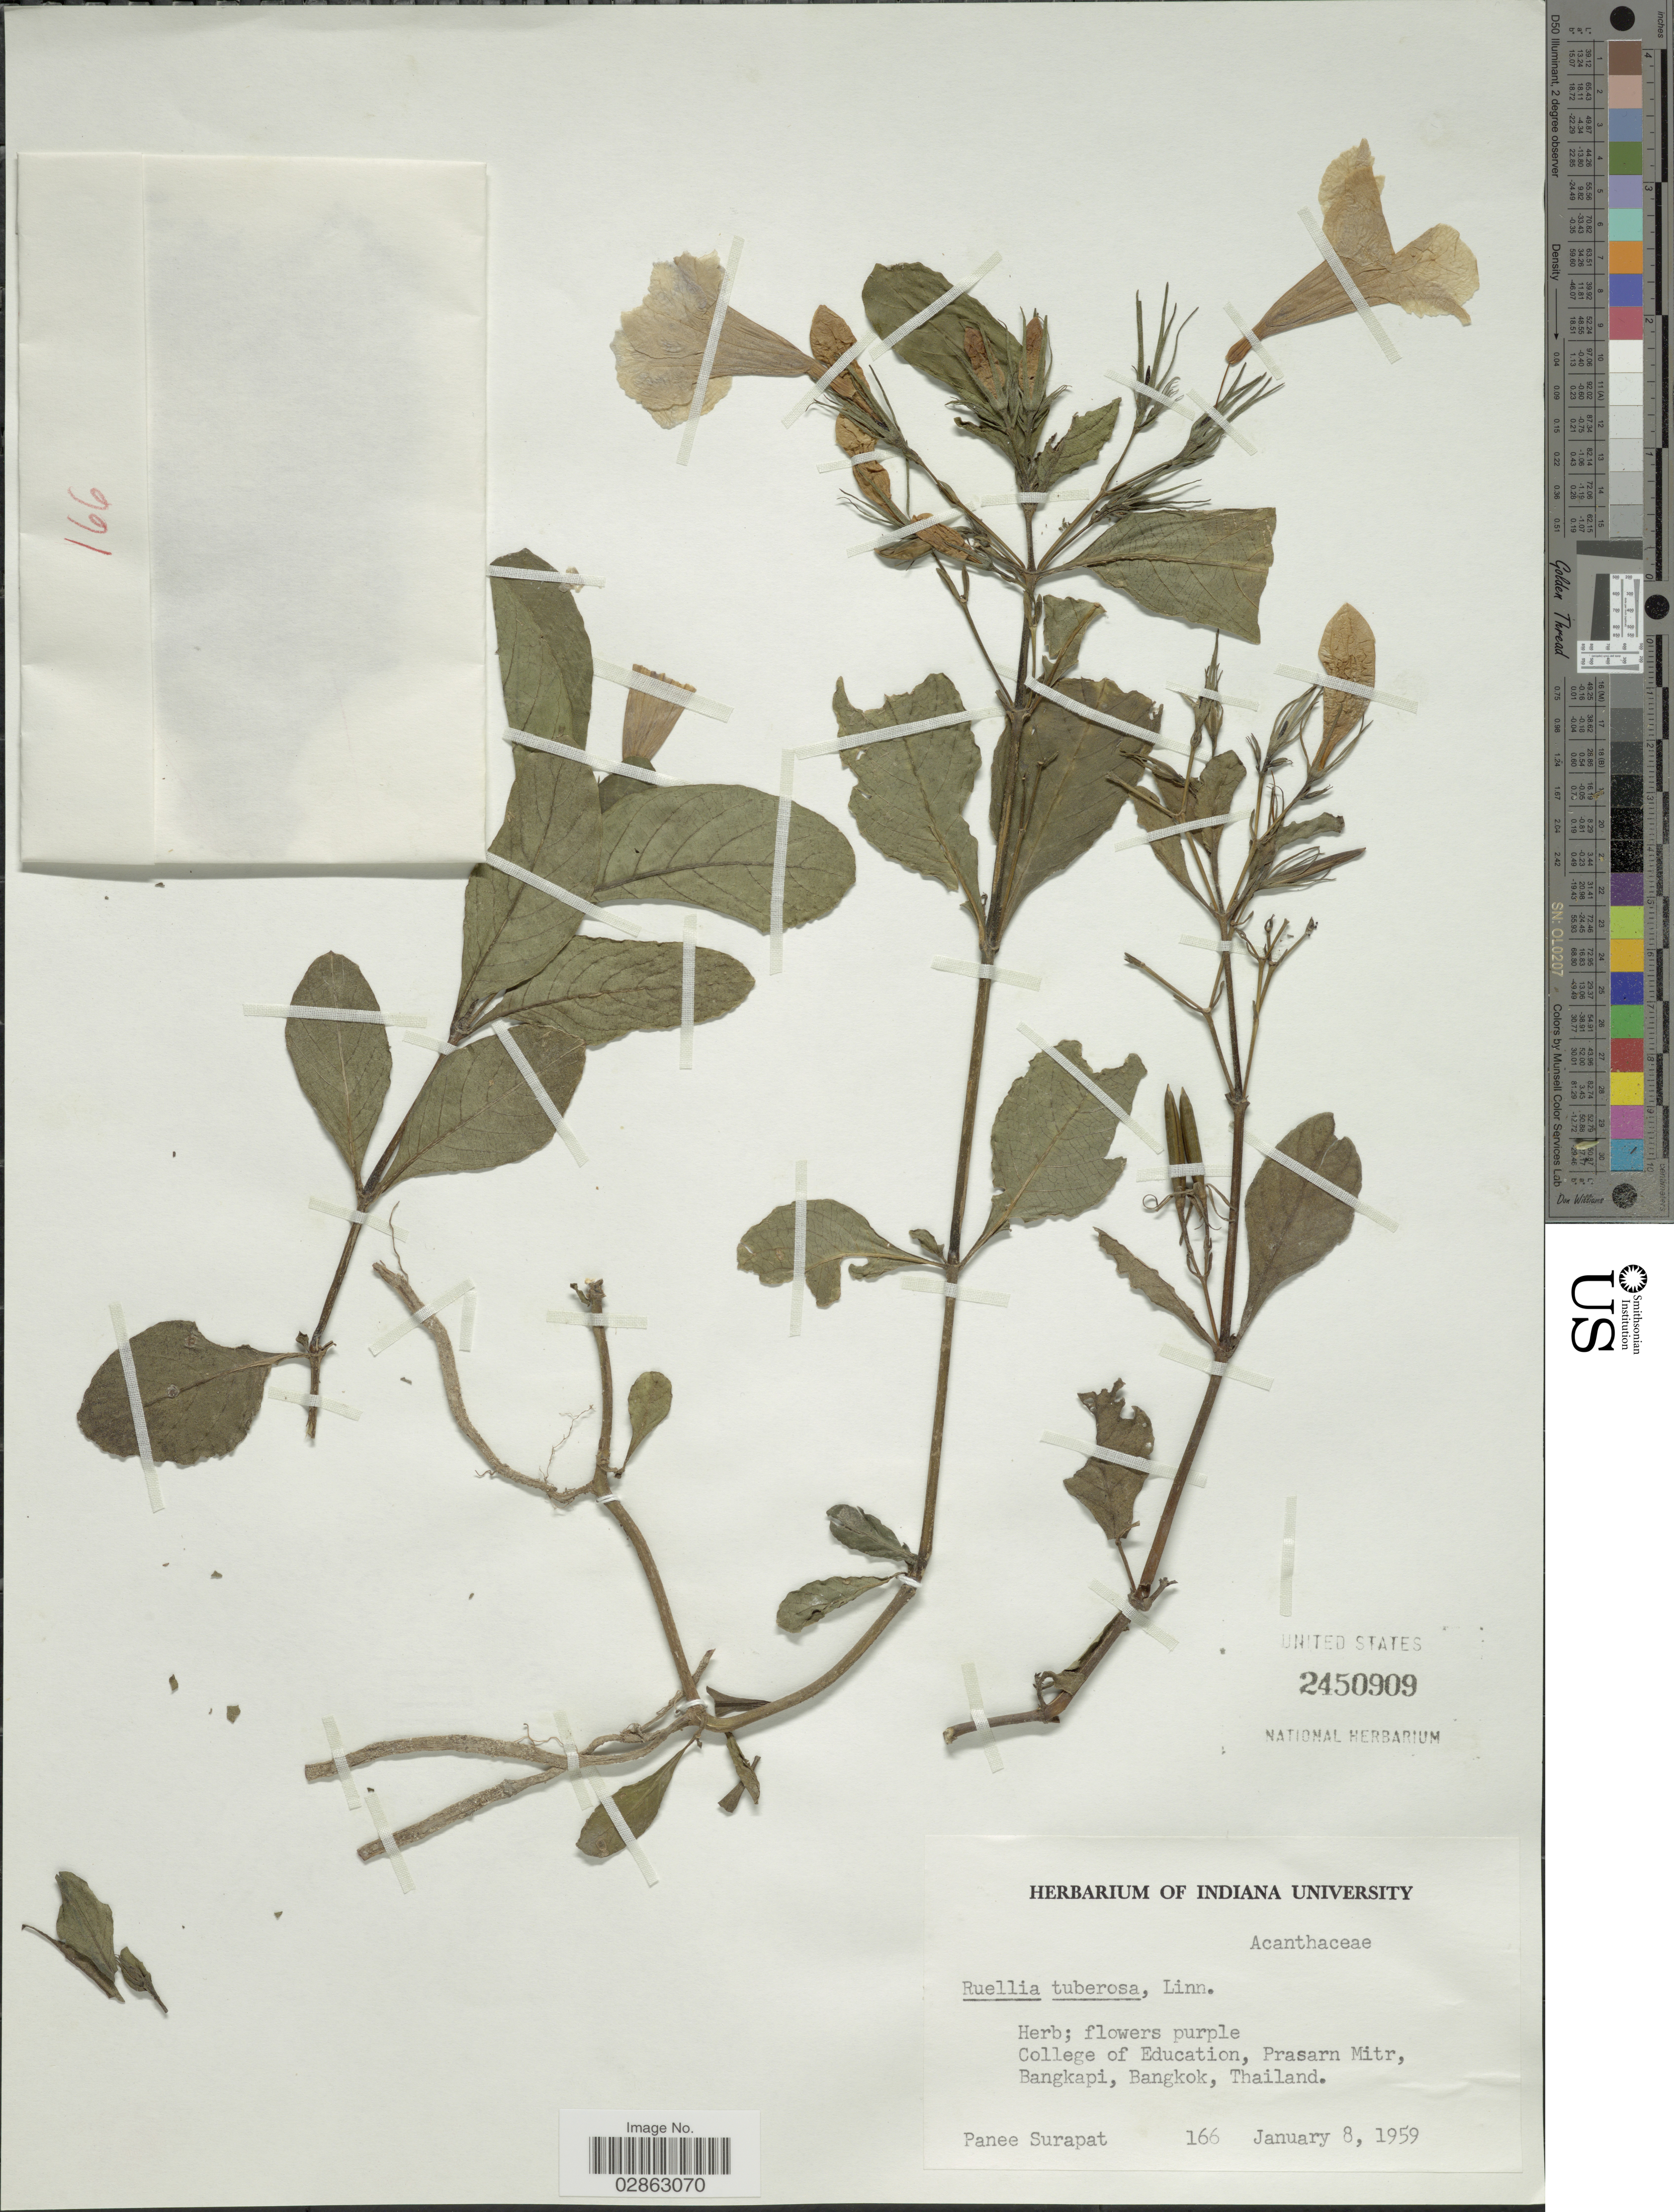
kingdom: Plantae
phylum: Tracheophyta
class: Magnoliopsida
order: Lamiales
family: Acanthaceae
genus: Ruellia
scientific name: Ruellia tuberosa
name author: L.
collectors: P. Surapat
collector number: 166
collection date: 1959-01-08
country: Thailand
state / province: Bangkok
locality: College of Education, Prasarn Mitr, Bangkapi.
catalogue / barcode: US 2450909